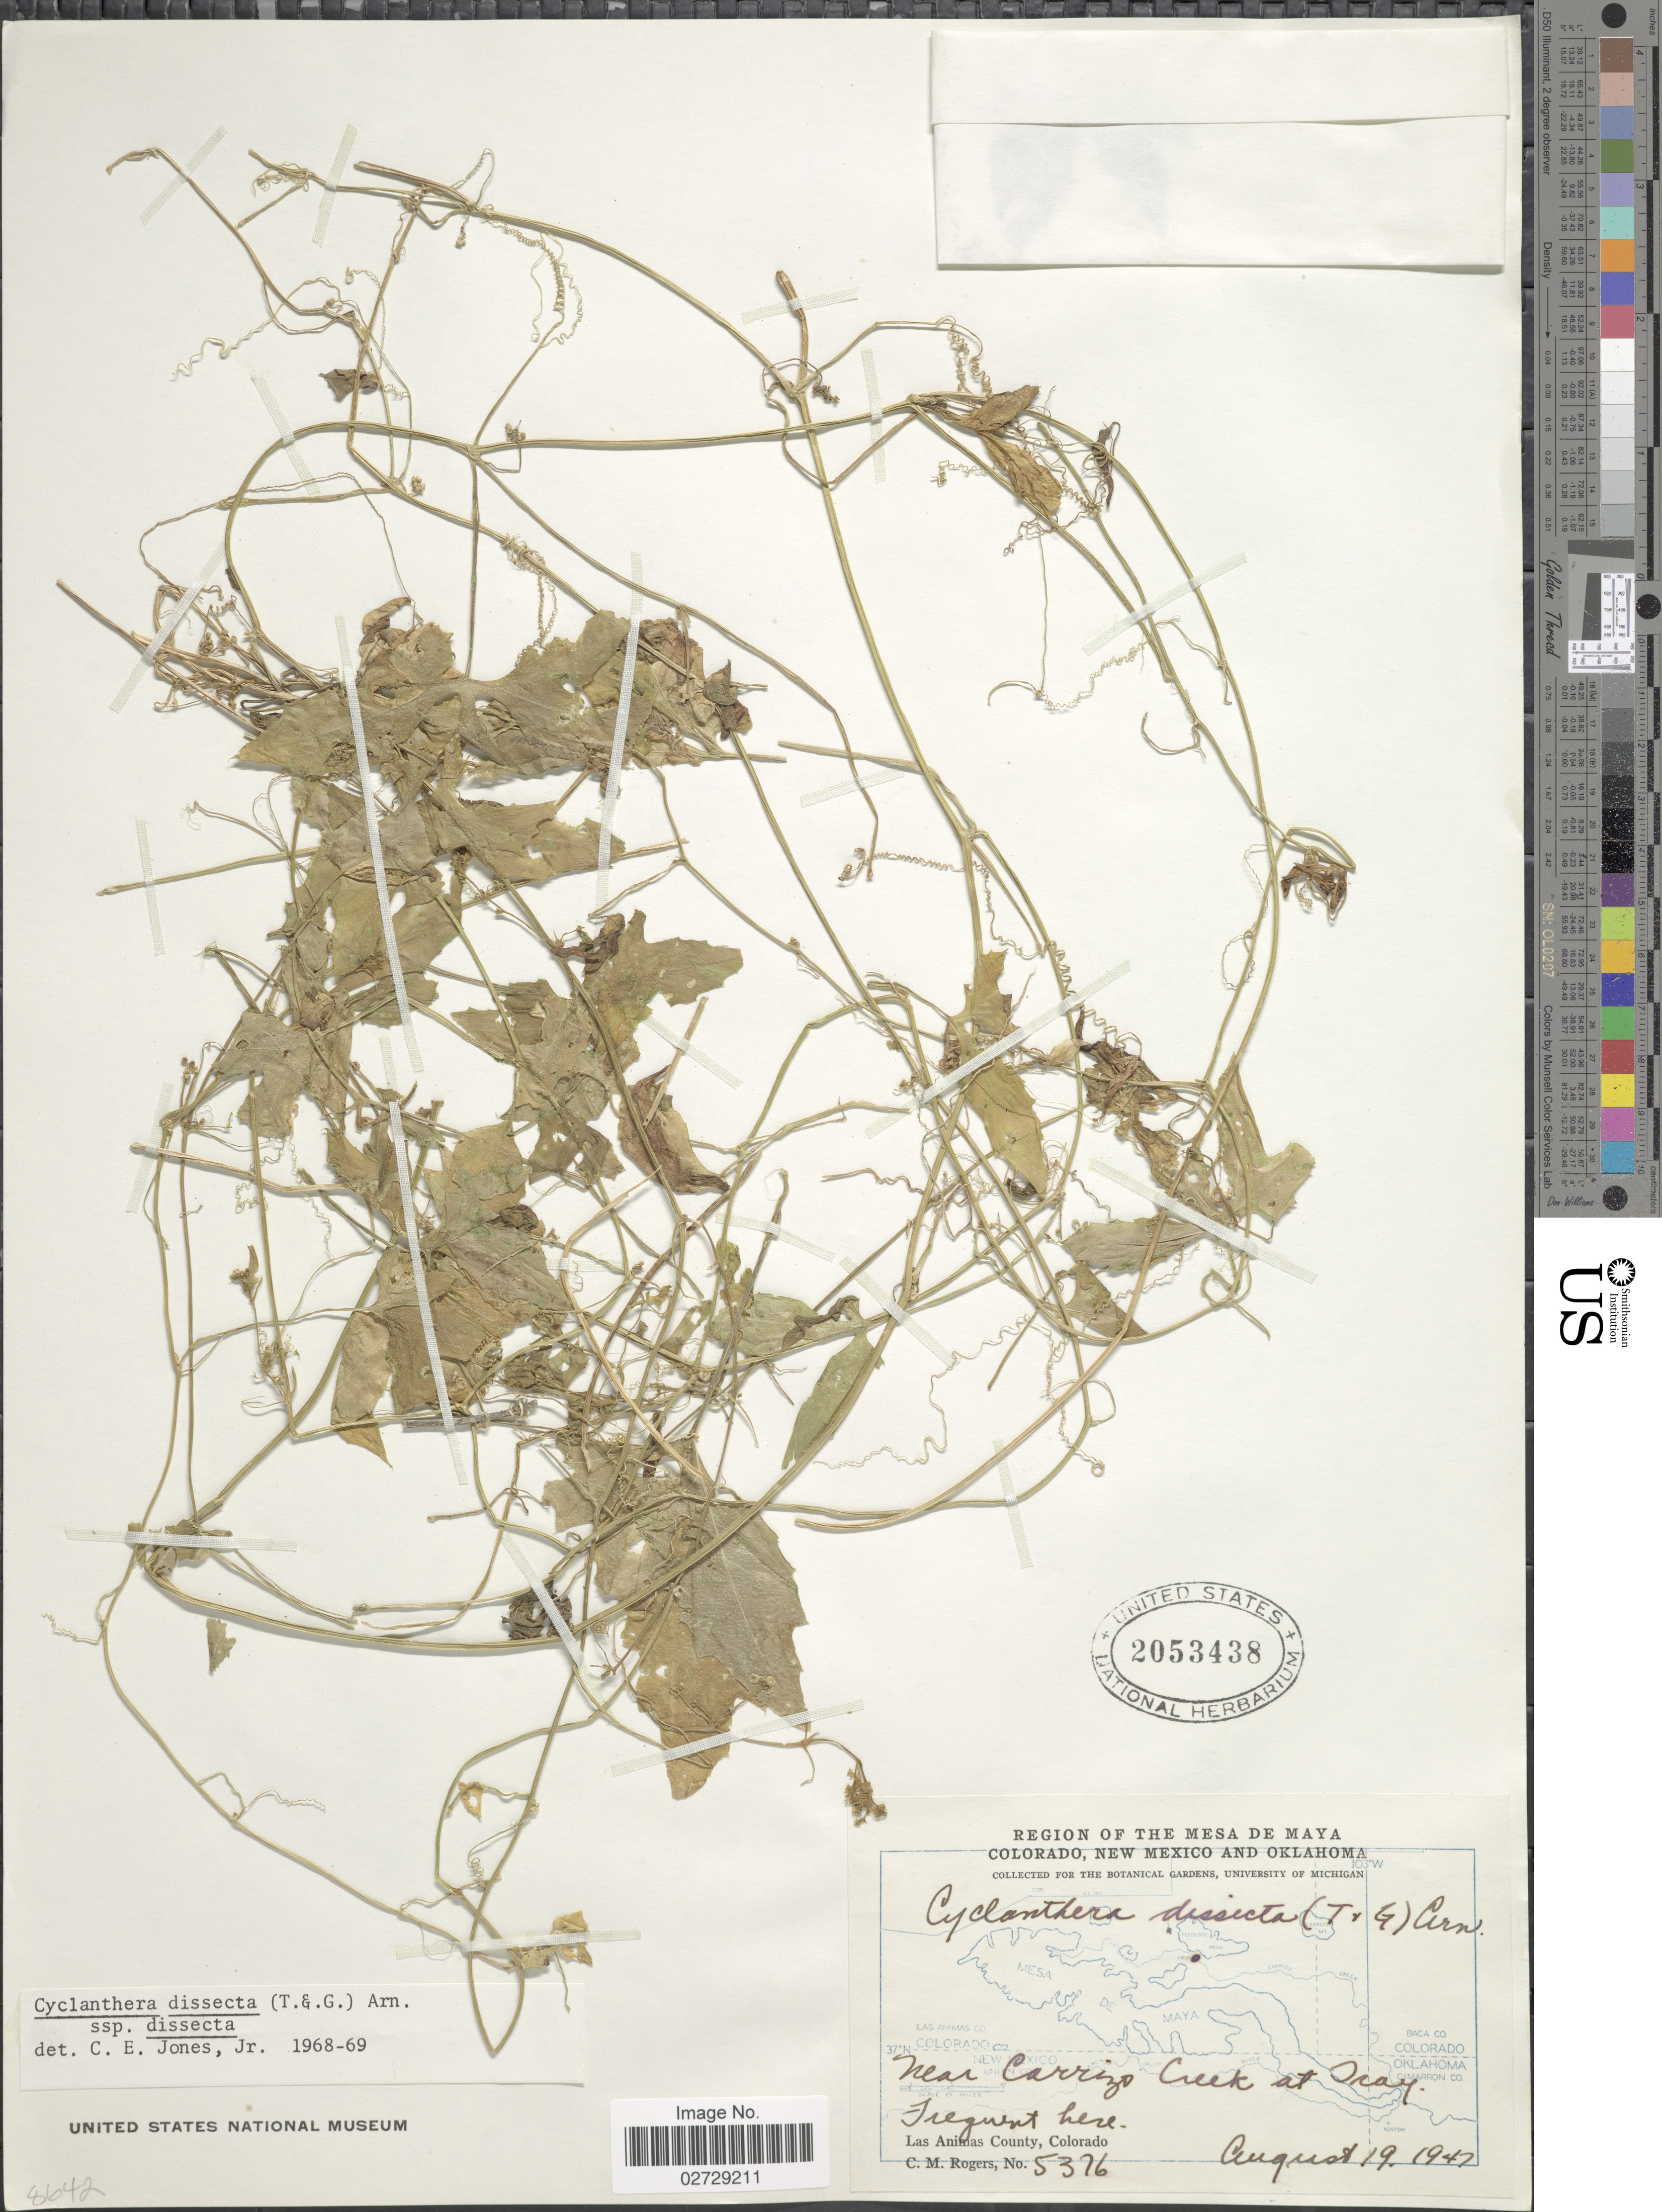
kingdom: Plantae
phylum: Tracheophyta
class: Magnoliopsida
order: Cucurbitales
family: Cucurbitaceae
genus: Cyclanthera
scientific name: Cyclanthera dissecta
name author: (Torr. & A. Gray) Arn.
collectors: C. M. Rogers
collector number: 5376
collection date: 1947-08-19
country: United States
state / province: Colorado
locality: The mesa de Maya Colorado, New Mexico and Oklahoma. Near Carrizo Creek at Troy. Las Animas County.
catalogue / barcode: US 2053438